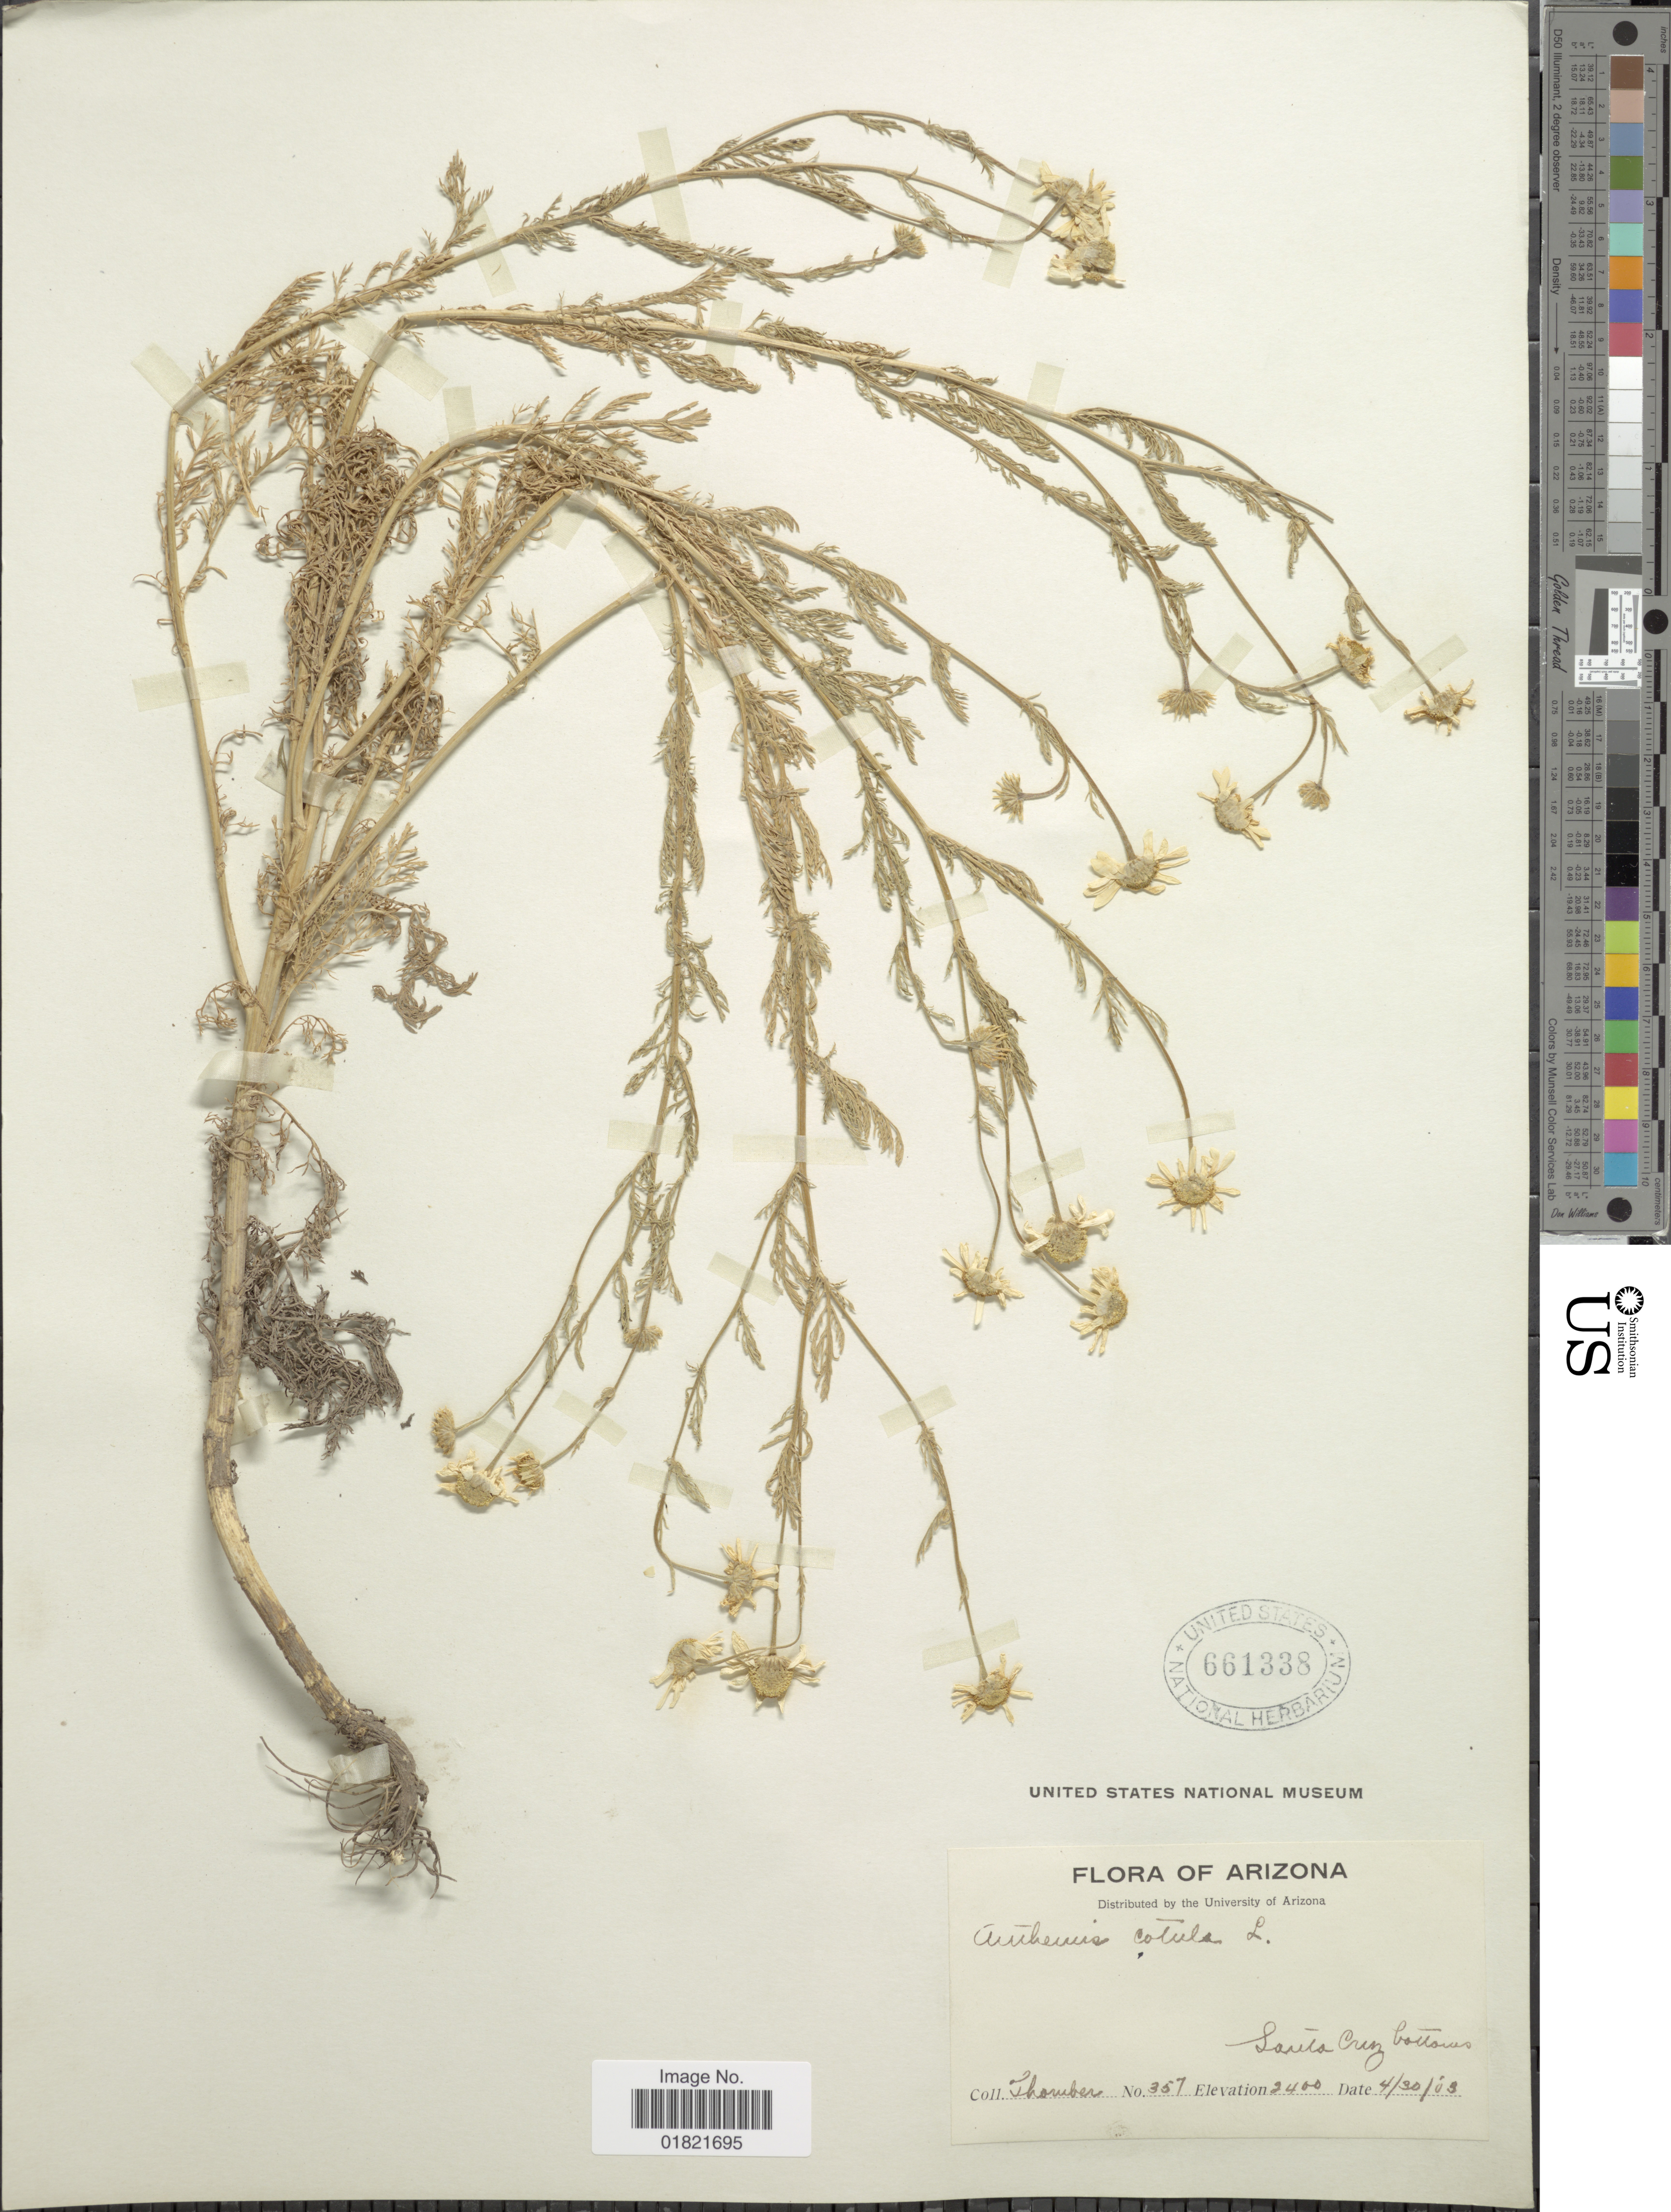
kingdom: Plantae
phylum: Tracheophyta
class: Magnoliopsida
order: Asterales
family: Asteraceae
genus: Anthemis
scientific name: Anthemis cotula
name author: L.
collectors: J. Thornber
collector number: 357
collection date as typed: Transcribed d/m/y: 30/4/3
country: United States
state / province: Arizona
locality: Santa Cruz bottoms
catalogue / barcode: US 661338